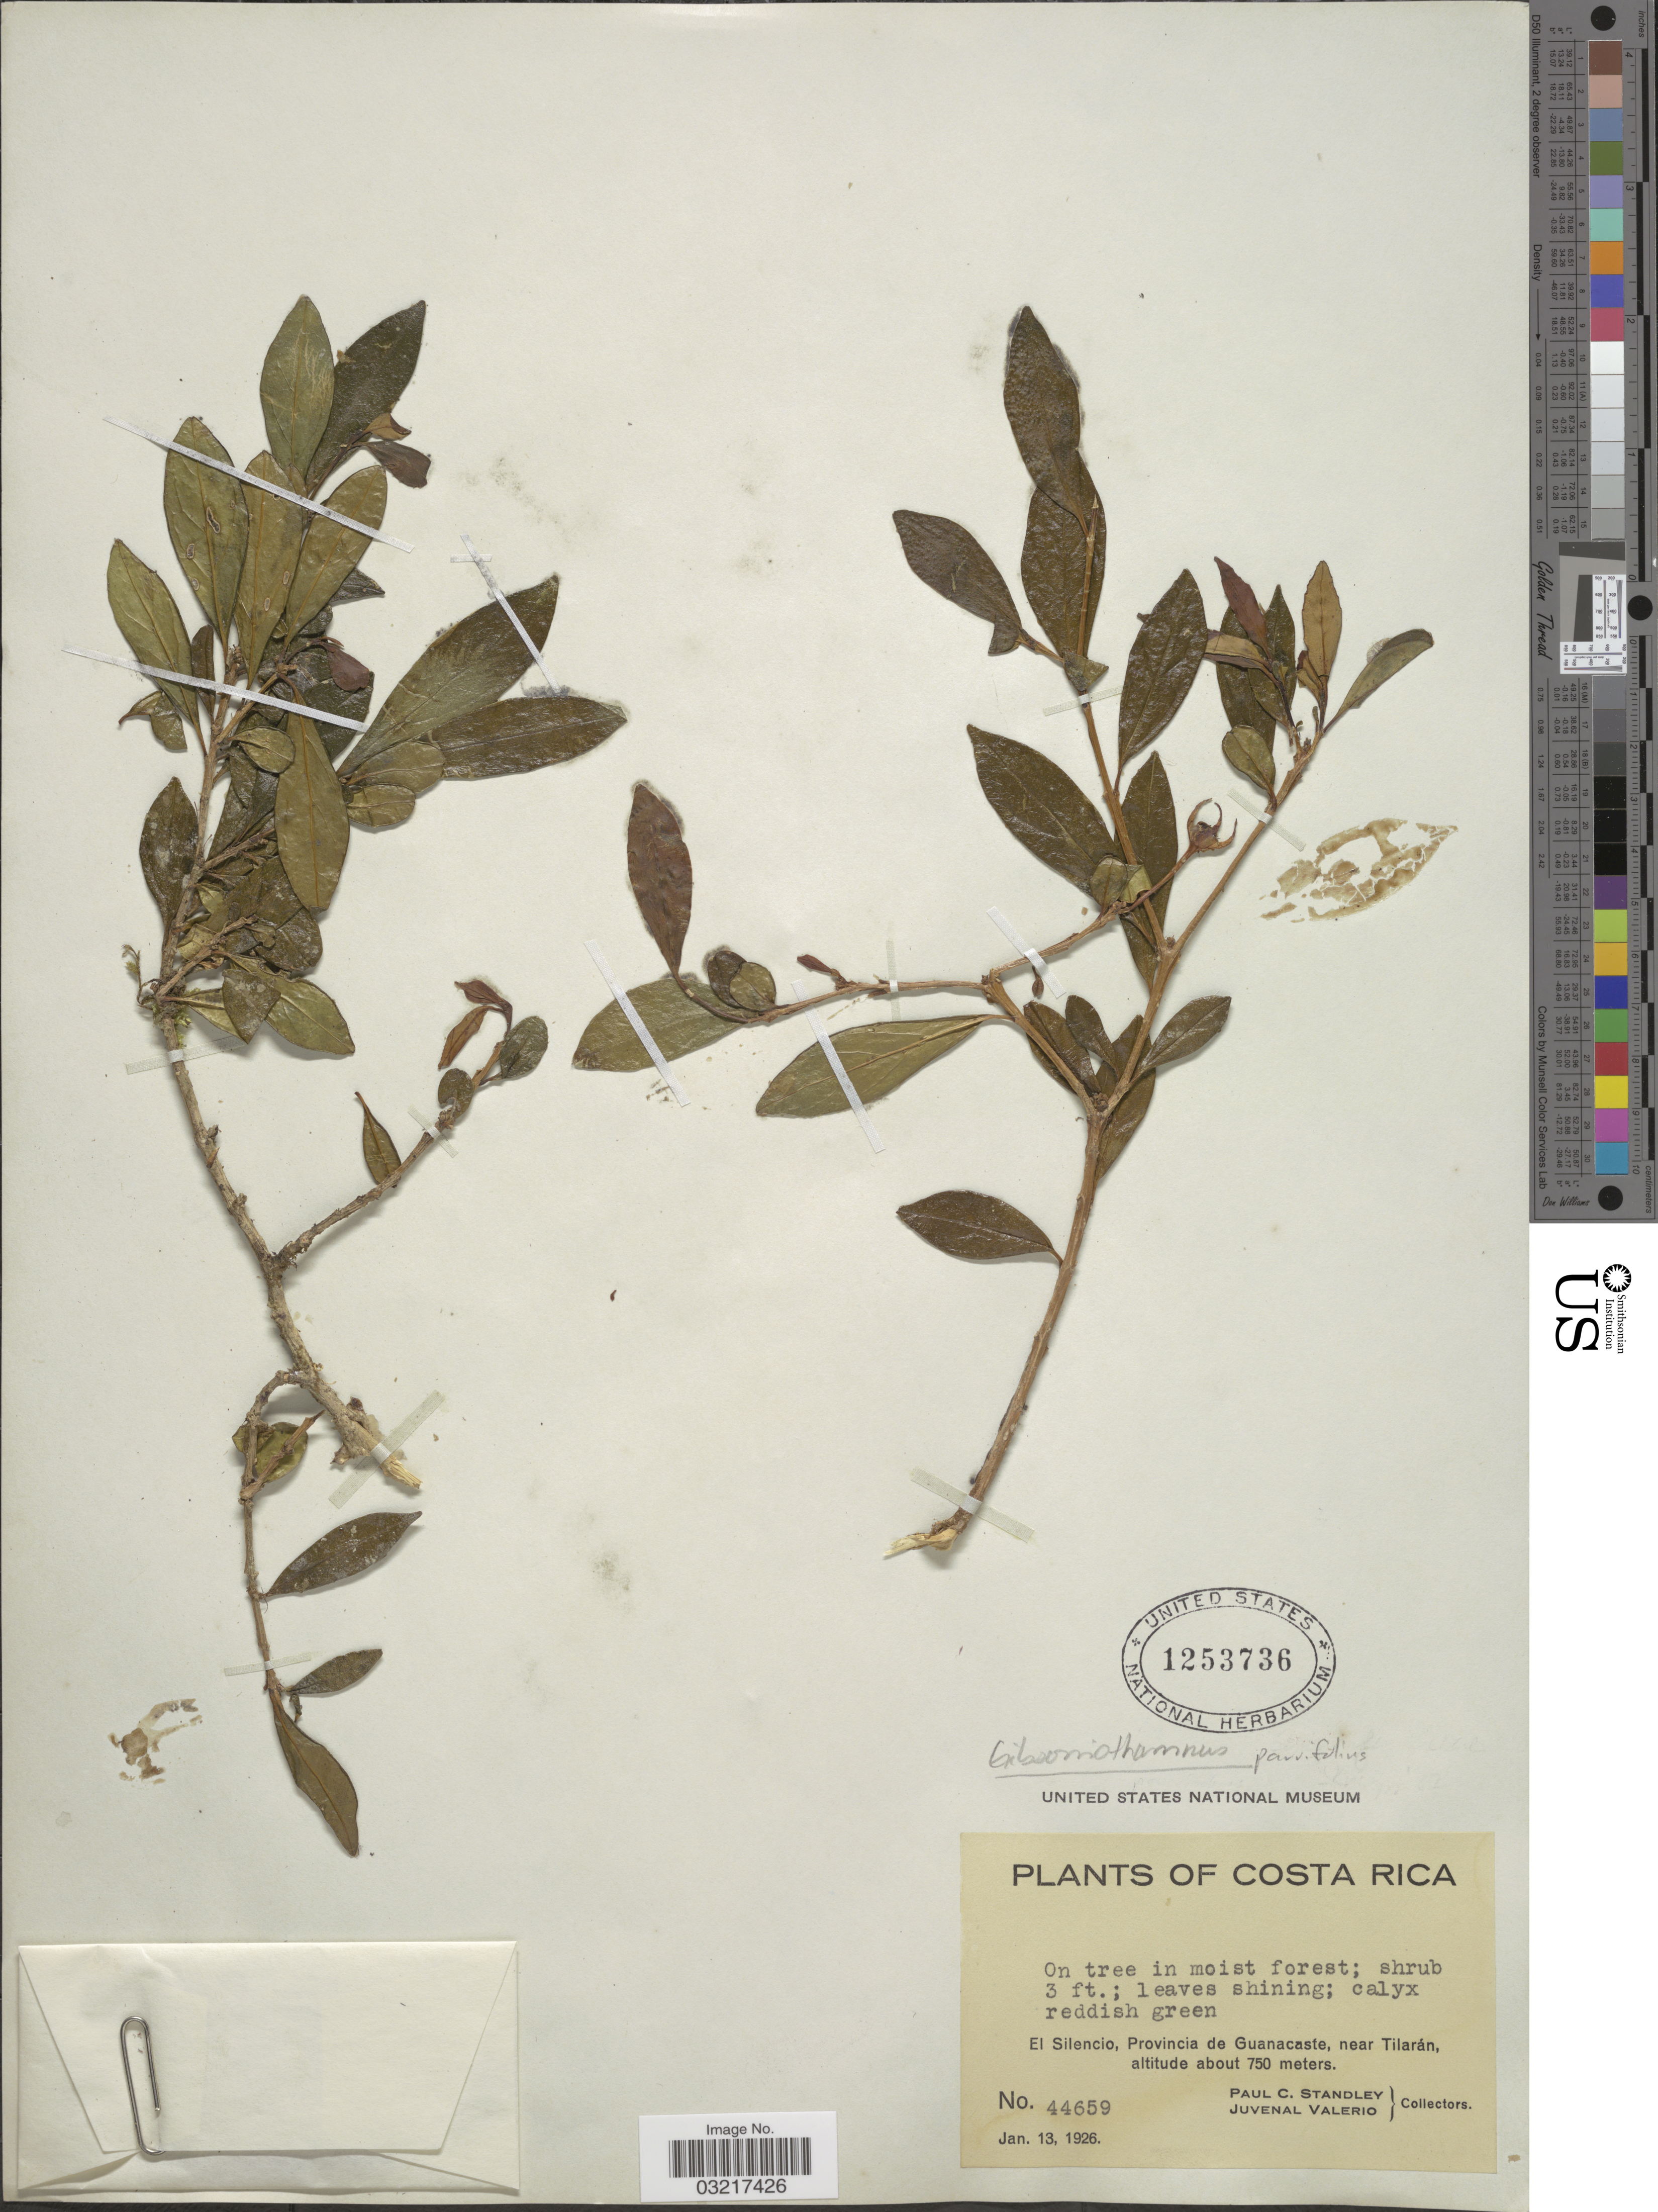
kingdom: Plantae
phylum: Tracheophyta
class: Magnoliopsida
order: Lamiales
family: Schlegeliaceae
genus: Gibsoniothamnus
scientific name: Gibsoniothamnus parvifolius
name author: Barringer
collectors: P. C. Standley & J. Valerio R.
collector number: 44659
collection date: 1926-01-13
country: Costa Rica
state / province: Guanacaste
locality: El Silencio, near Tilarán.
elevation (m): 750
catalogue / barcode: US 1253736